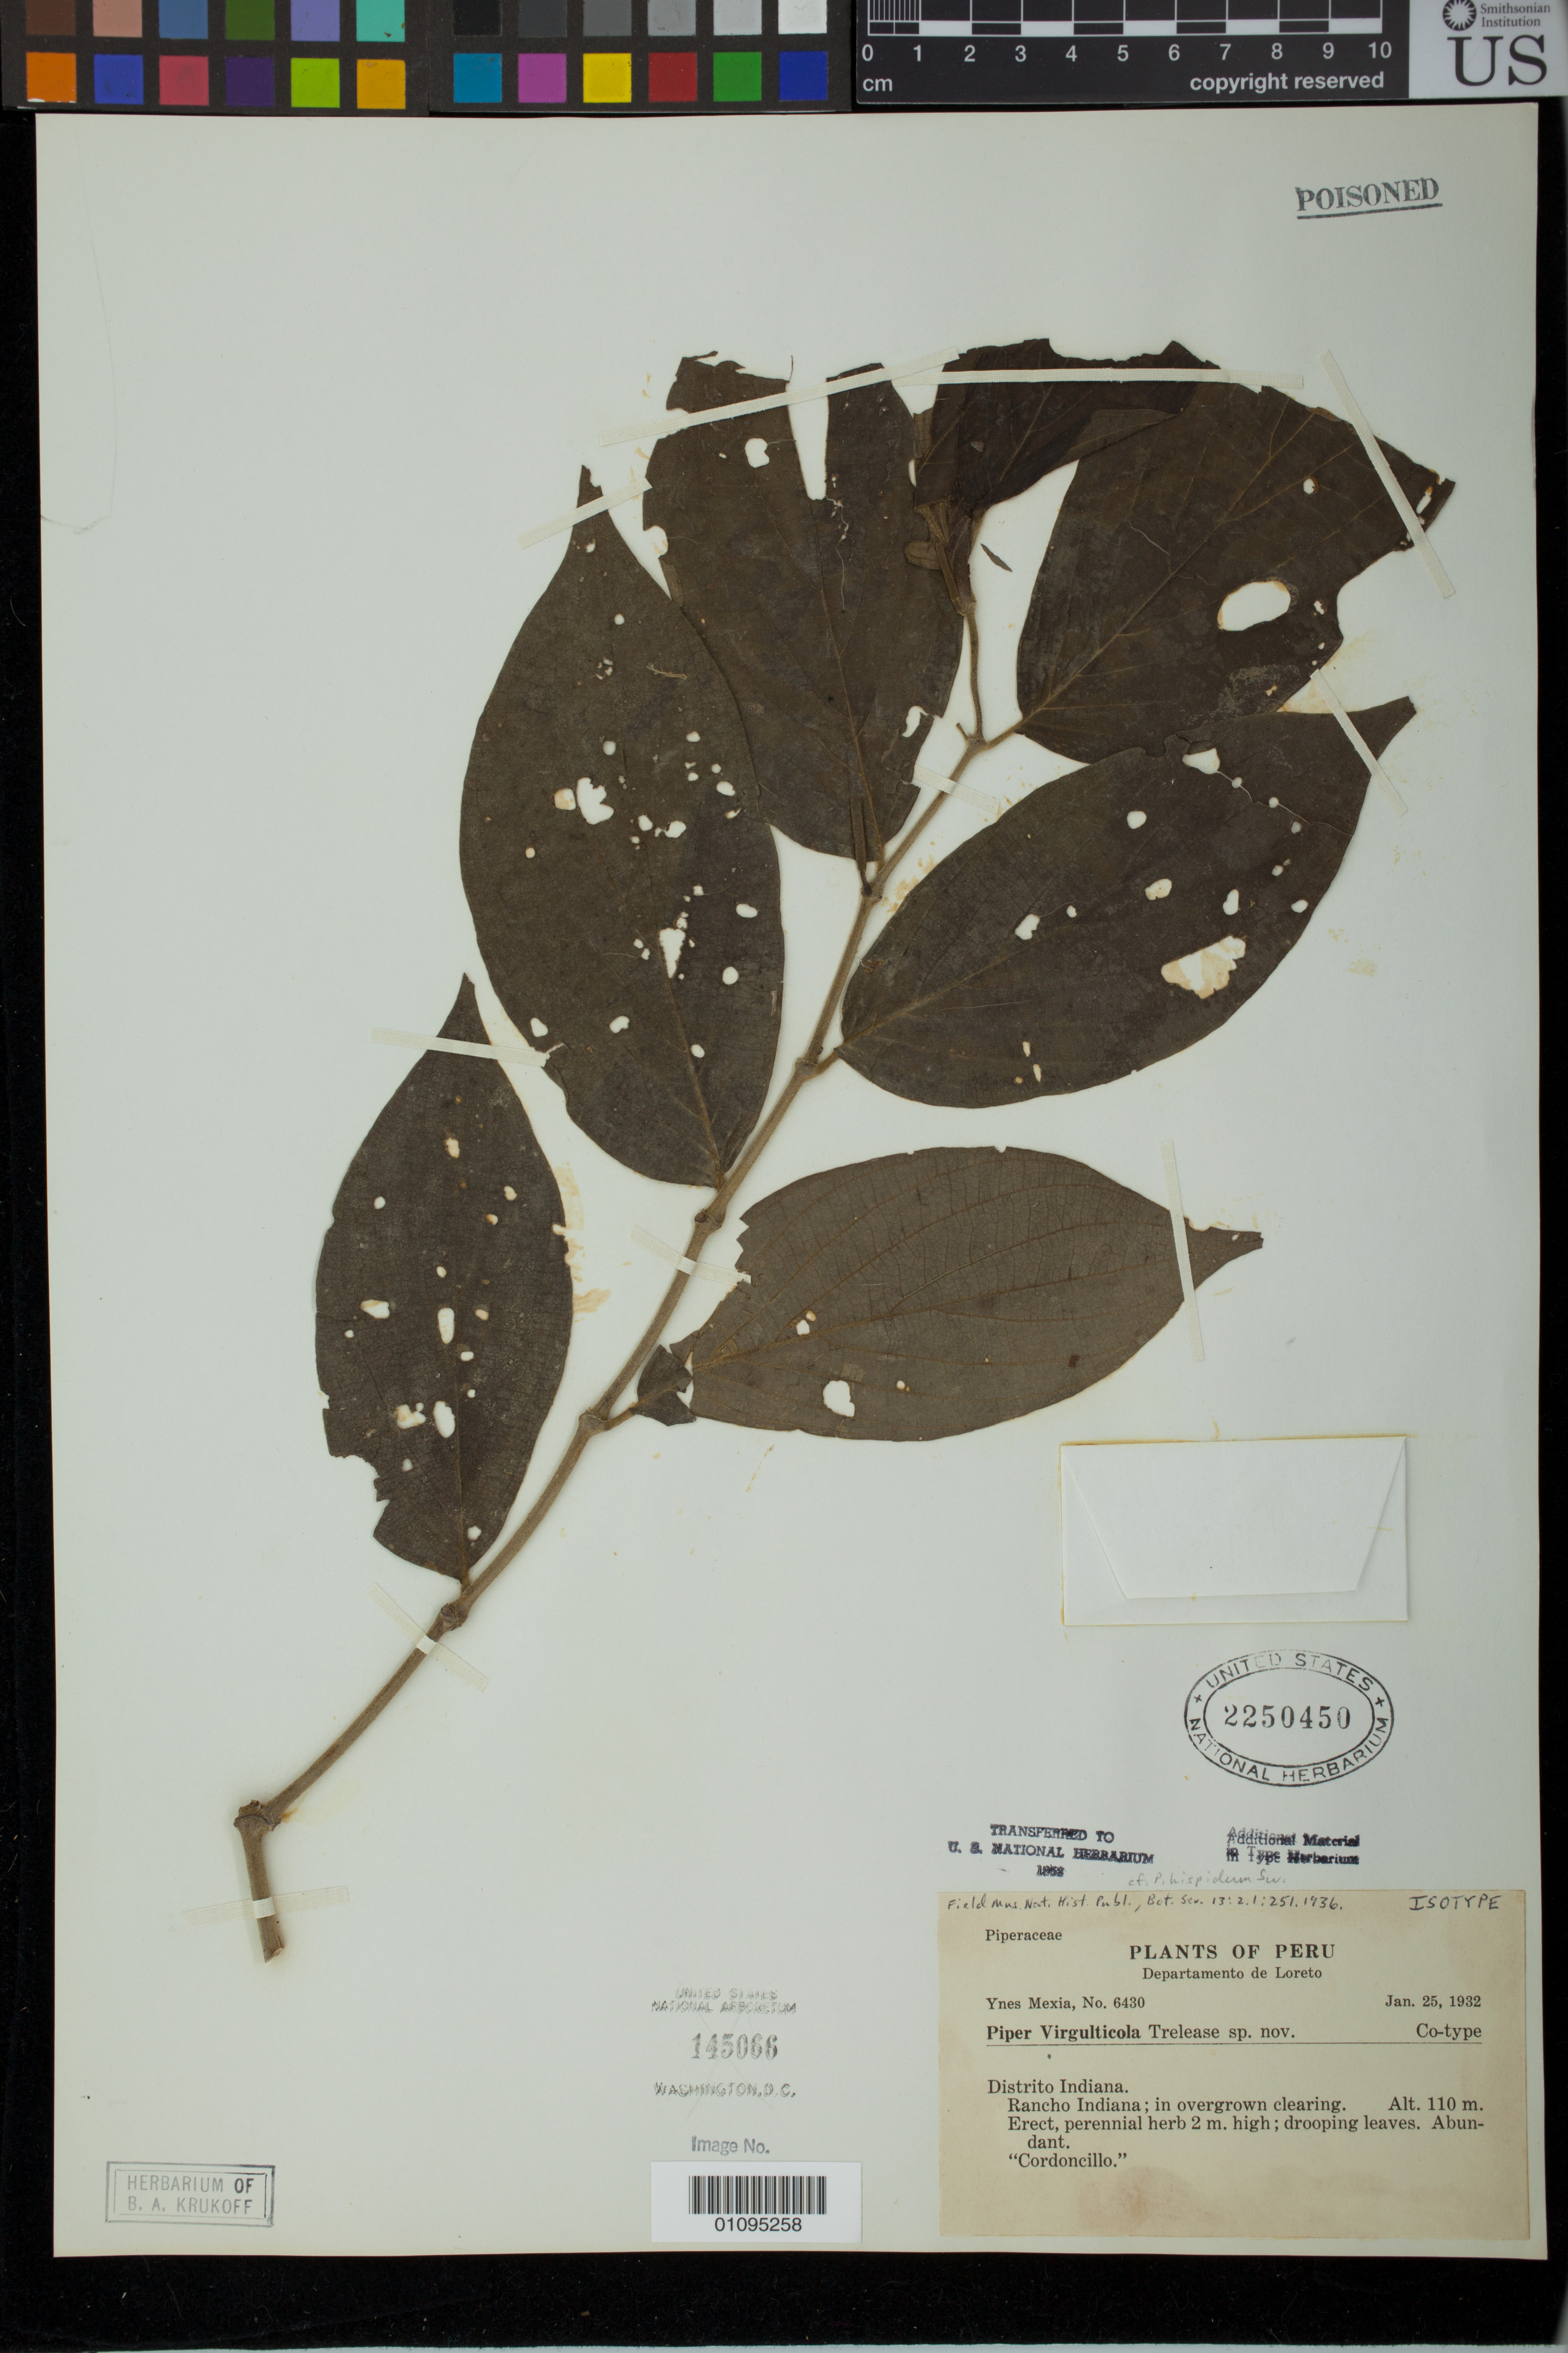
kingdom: Plantae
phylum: Tracheophyta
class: Magnoliopsida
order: Piperales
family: Piperaceae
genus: Piper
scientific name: Piper virgulticola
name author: Trel. in J.F. Macbr.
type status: Isotype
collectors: Y. Mexia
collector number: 6430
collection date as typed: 25 Jan 1932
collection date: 1932-01-25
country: Peru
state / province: Loreto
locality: Rancho Indiana.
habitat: In overgrown clearing.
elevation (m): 110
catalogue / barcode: US 2250450